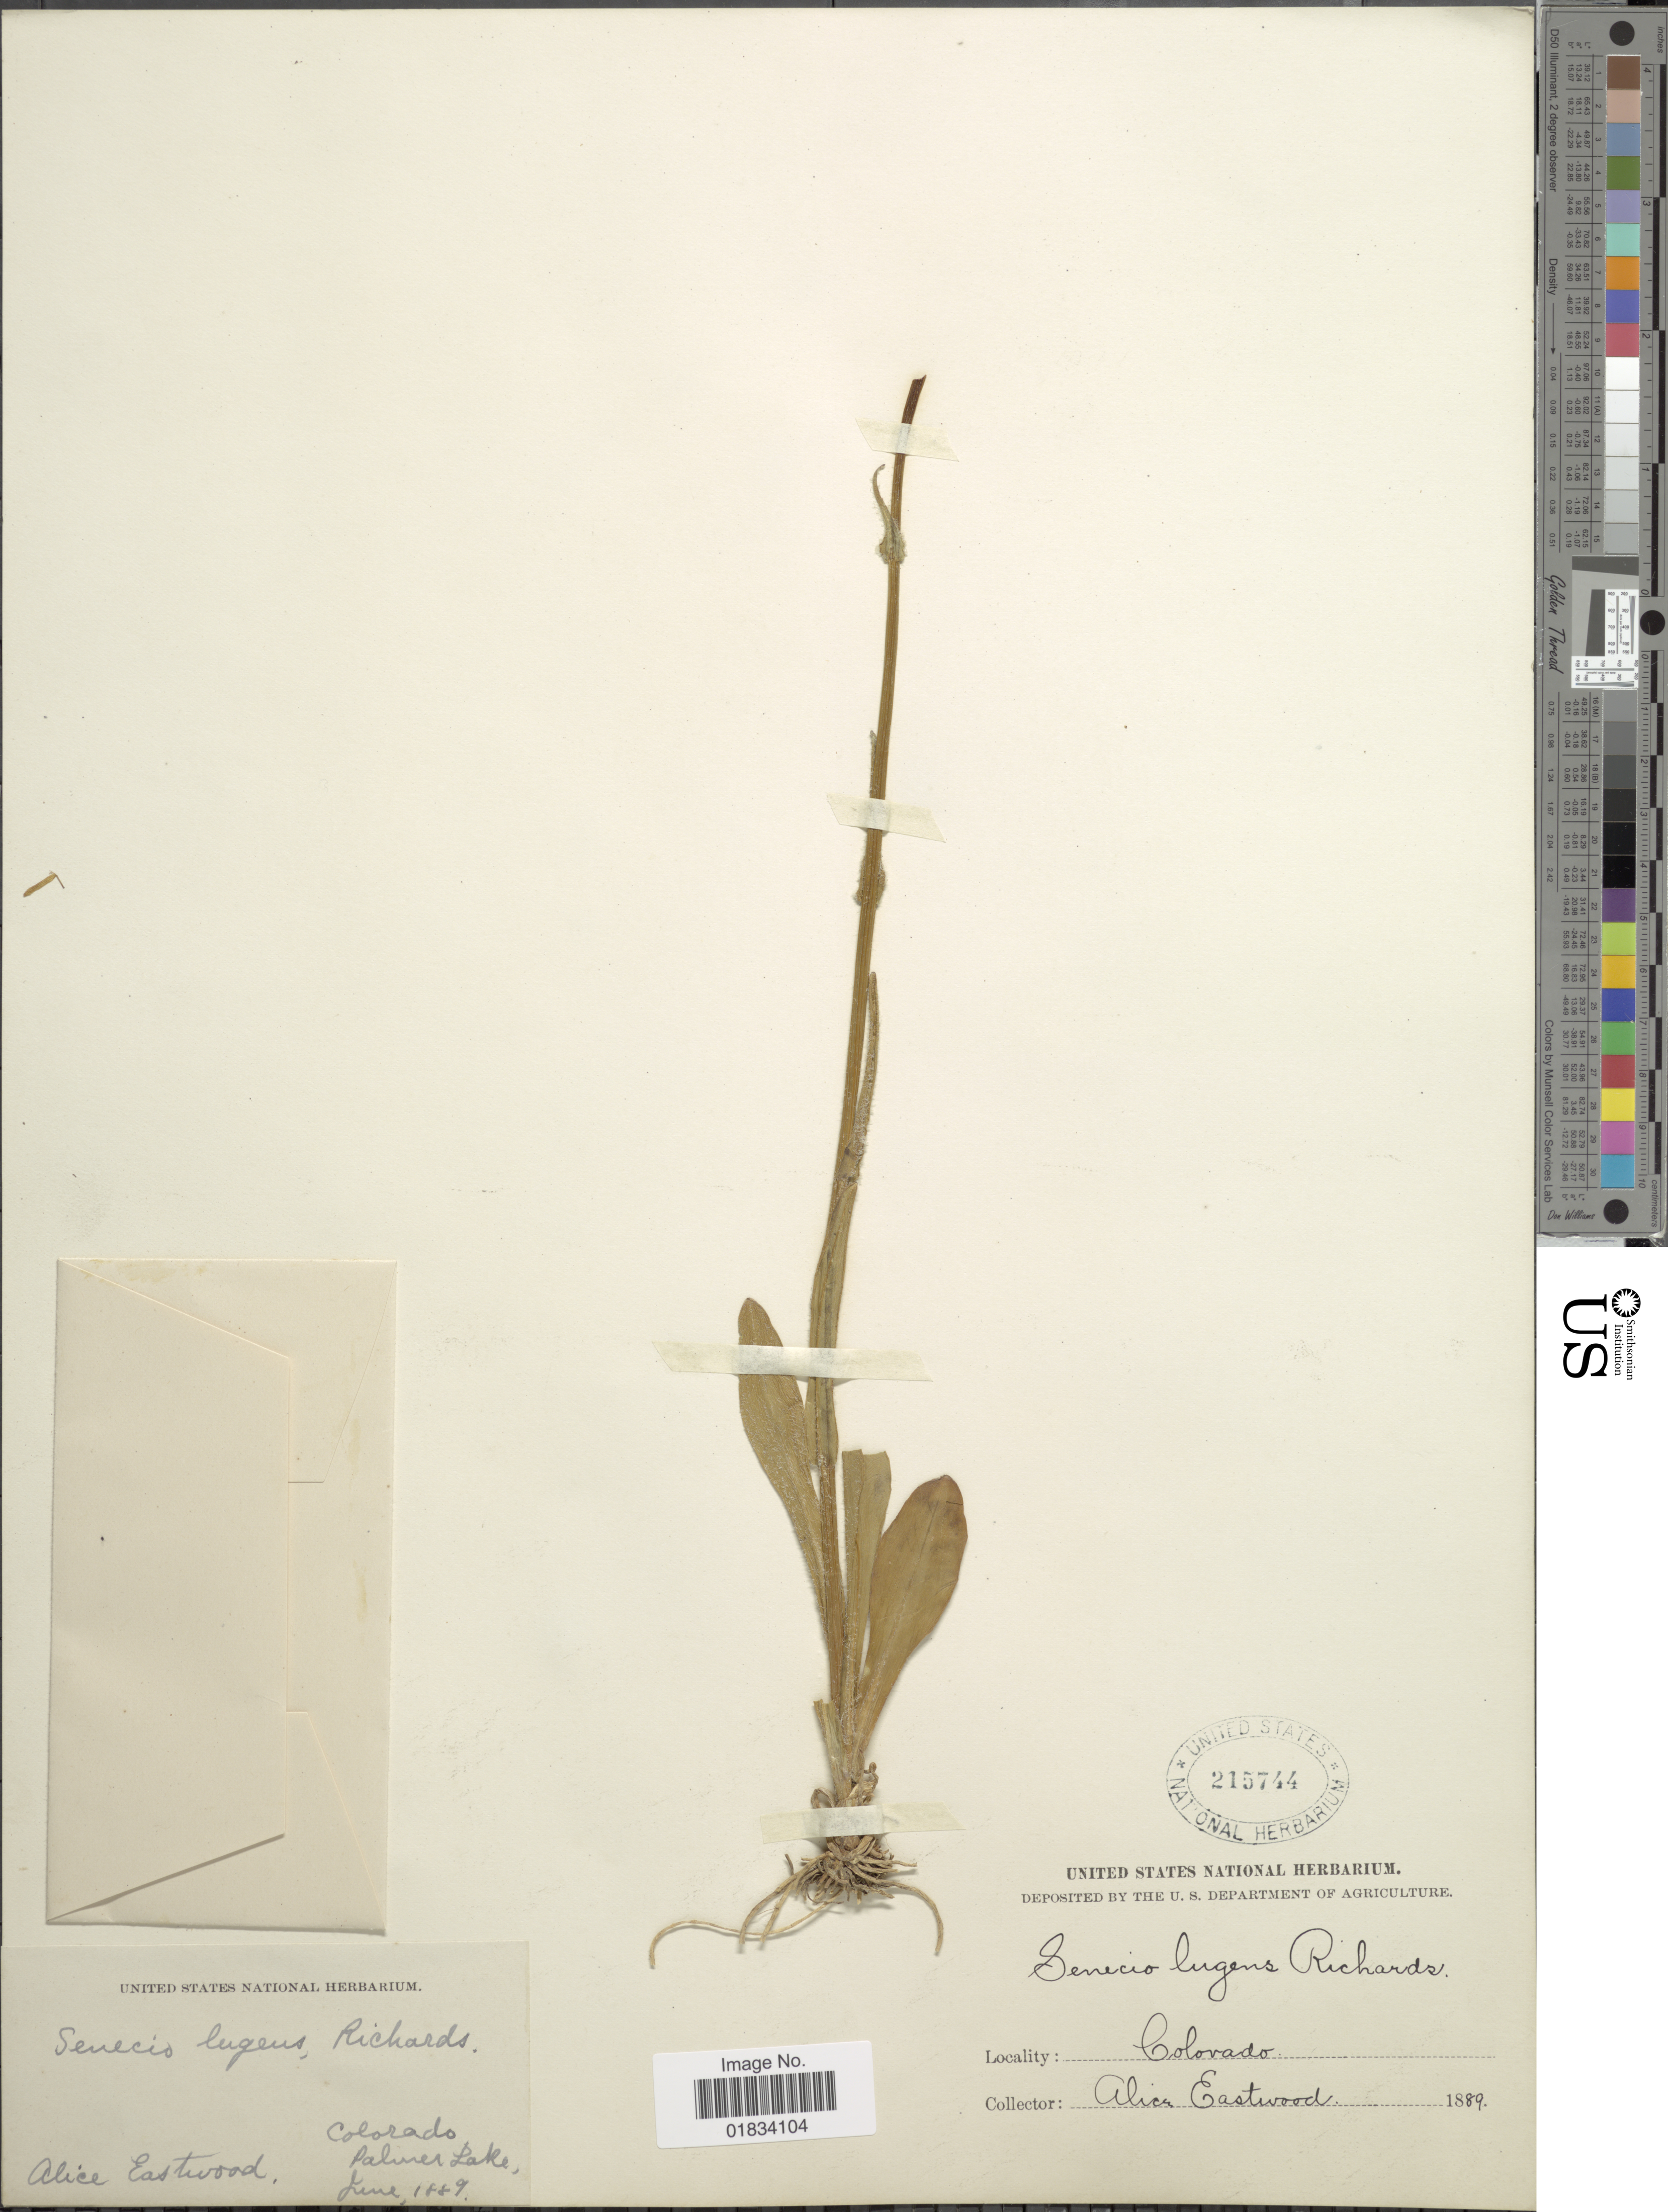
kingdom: Plantae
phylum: Tracheophyta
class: Magnoliopsida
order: Asterales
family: Asteraceae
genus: Senecio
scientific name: Senecio integerrimus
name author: Nutt.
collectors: A. Eastwood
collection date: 1889-06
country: United States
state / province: Colorado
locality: Palmer Lake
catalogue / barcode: US 215744